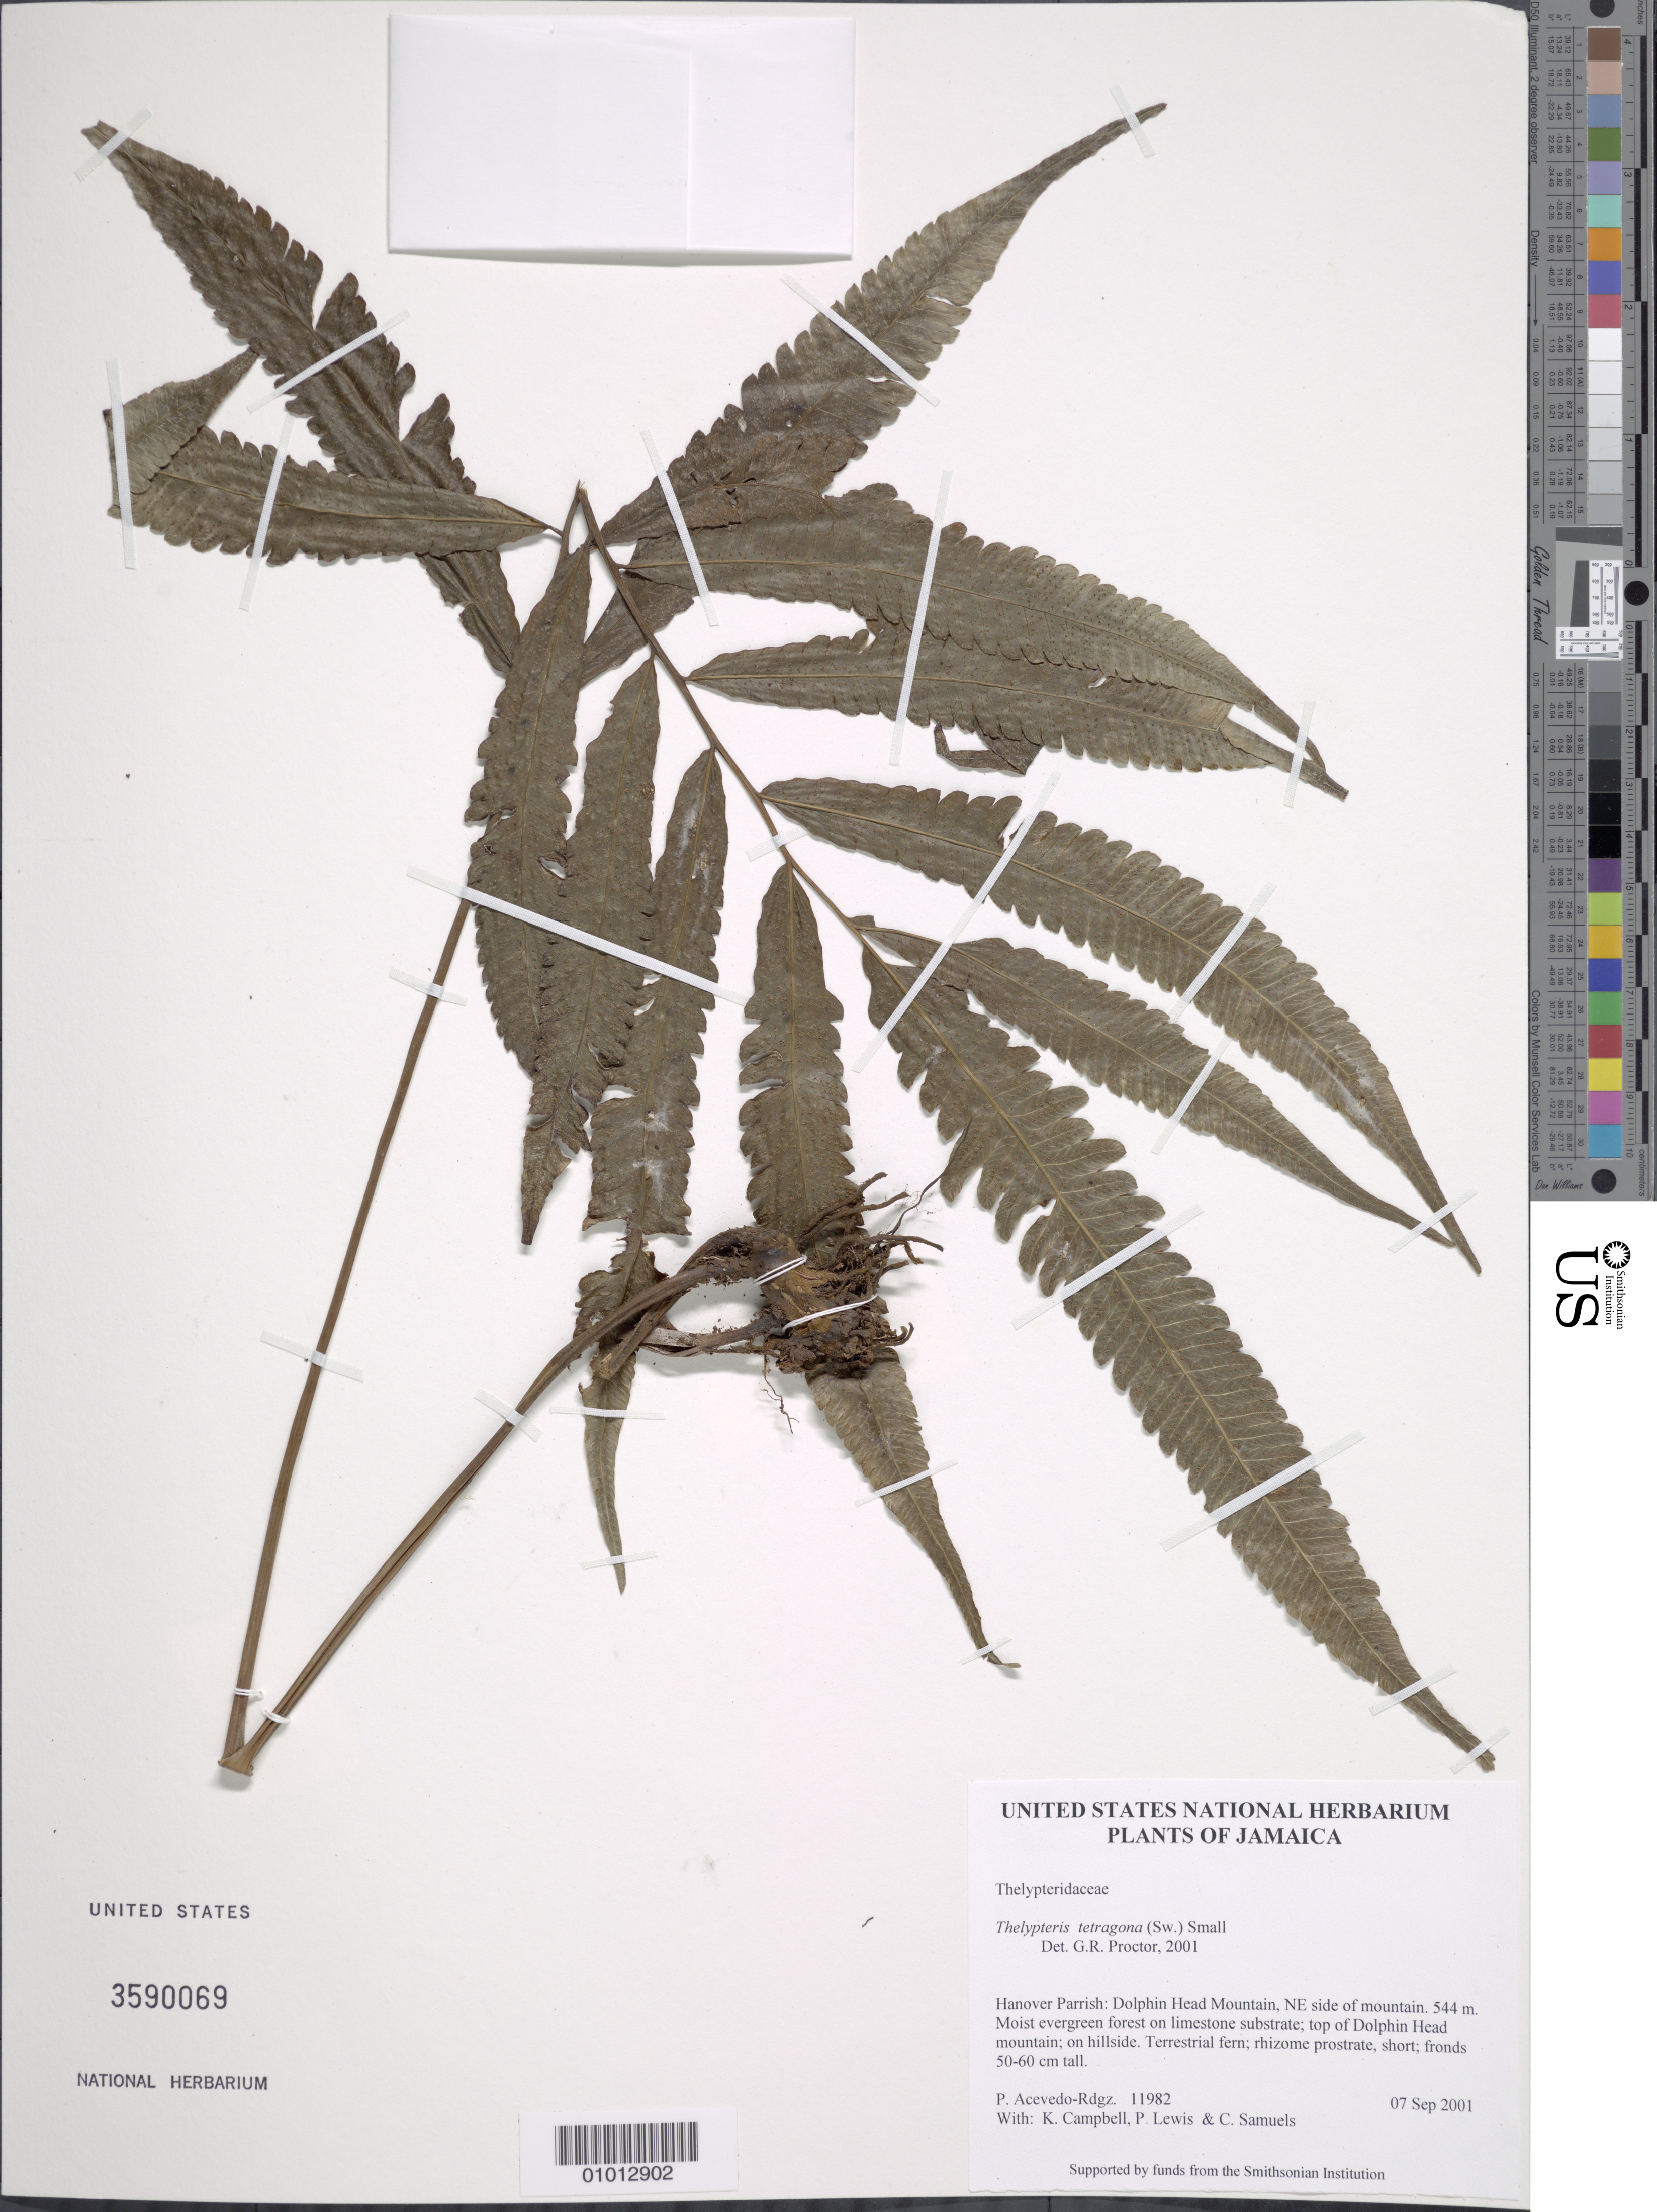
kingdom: Plantae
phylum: Tracheophyta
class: Polypodiopsida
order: Polypodiales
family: Thelypteridaceae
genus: Goniopteris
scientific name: Goniopteris tetragona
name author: (C. Presl) Sw.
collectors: P. Acevedo-Rodr., K. Campbell, P. Lewis & C. Samuels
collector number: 11982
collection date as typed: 07 Sep 2001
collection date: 2001-09-07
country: Jamaica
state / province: Hanover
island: Jamaica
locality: Hanover Parrish: Dolphin Head Mountain, NE side of mountain.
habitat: Moist evergreen forest on limestone substrate; top of Dolphin Head mountain; on hillside.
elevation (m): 544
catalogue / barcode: US 3590069